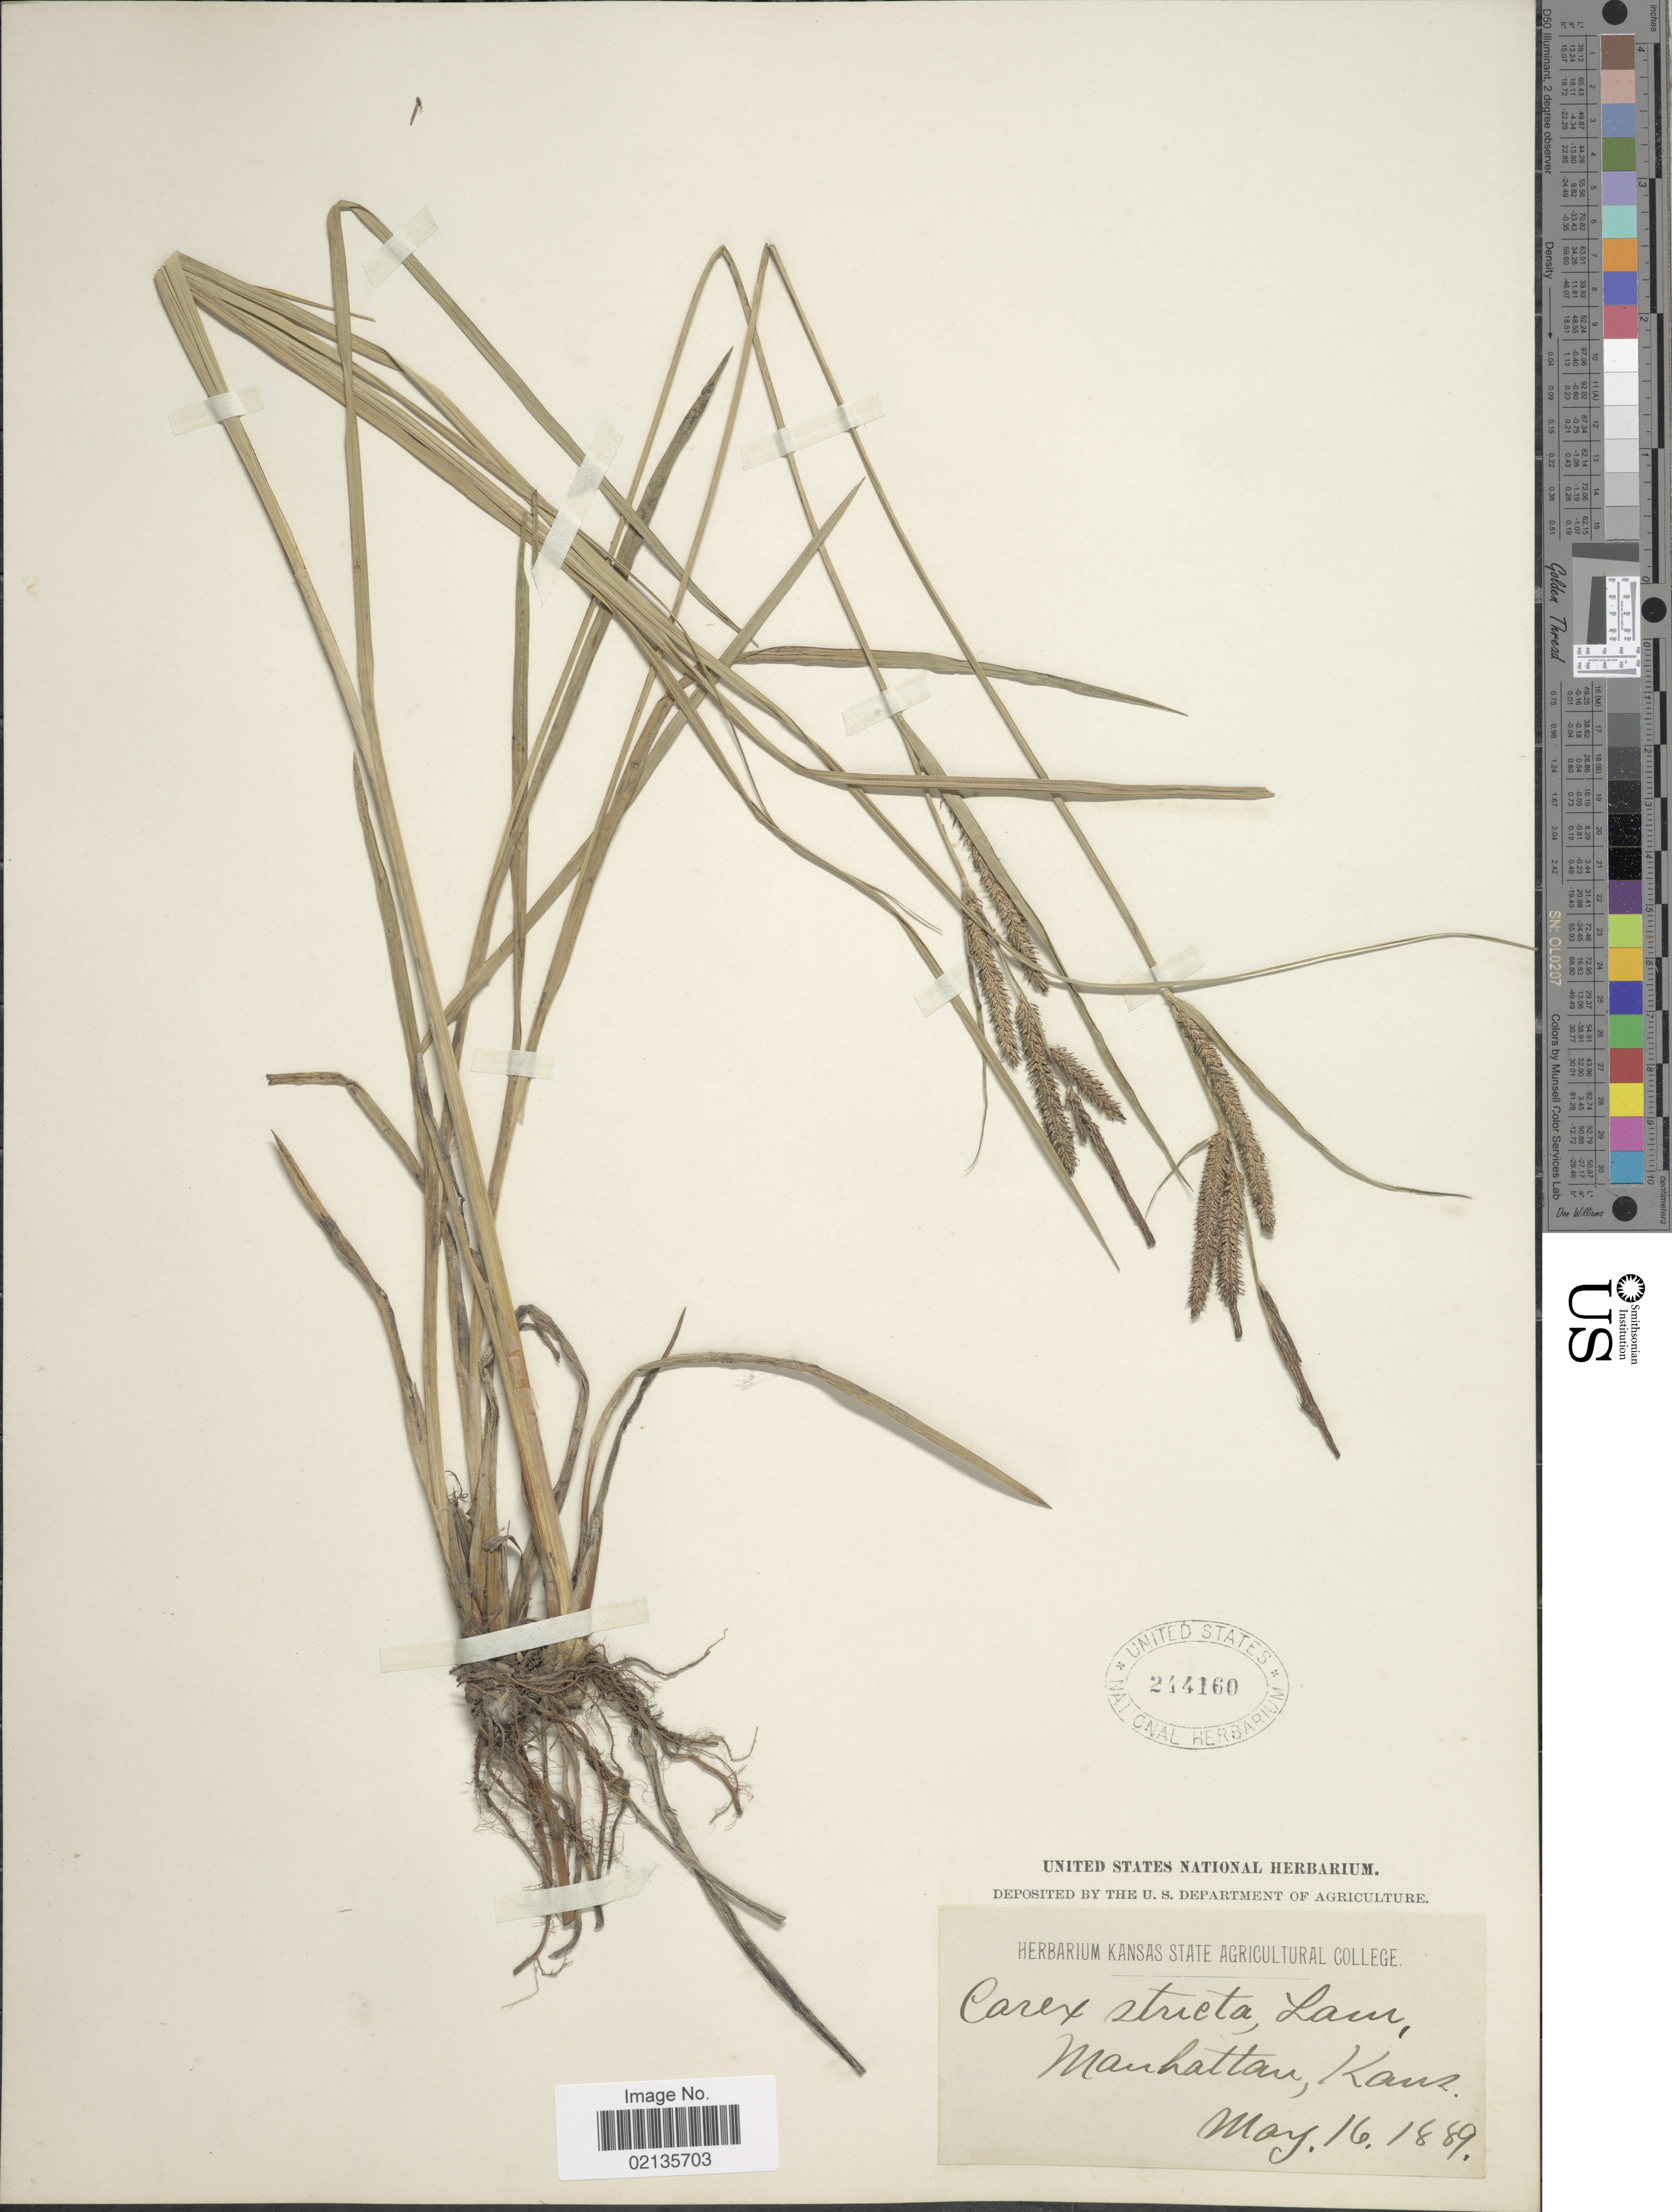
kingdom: Plantae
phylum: Tracheophyta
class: Liliopsida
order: Poales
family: Cyperaceae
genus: Carex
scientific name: Carex stricta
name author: Lam.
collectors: ex herb. Kansas State Agricultural College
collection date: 1889-05-16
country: United States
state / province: Kansas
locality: Manhattan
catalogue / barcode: US 244160